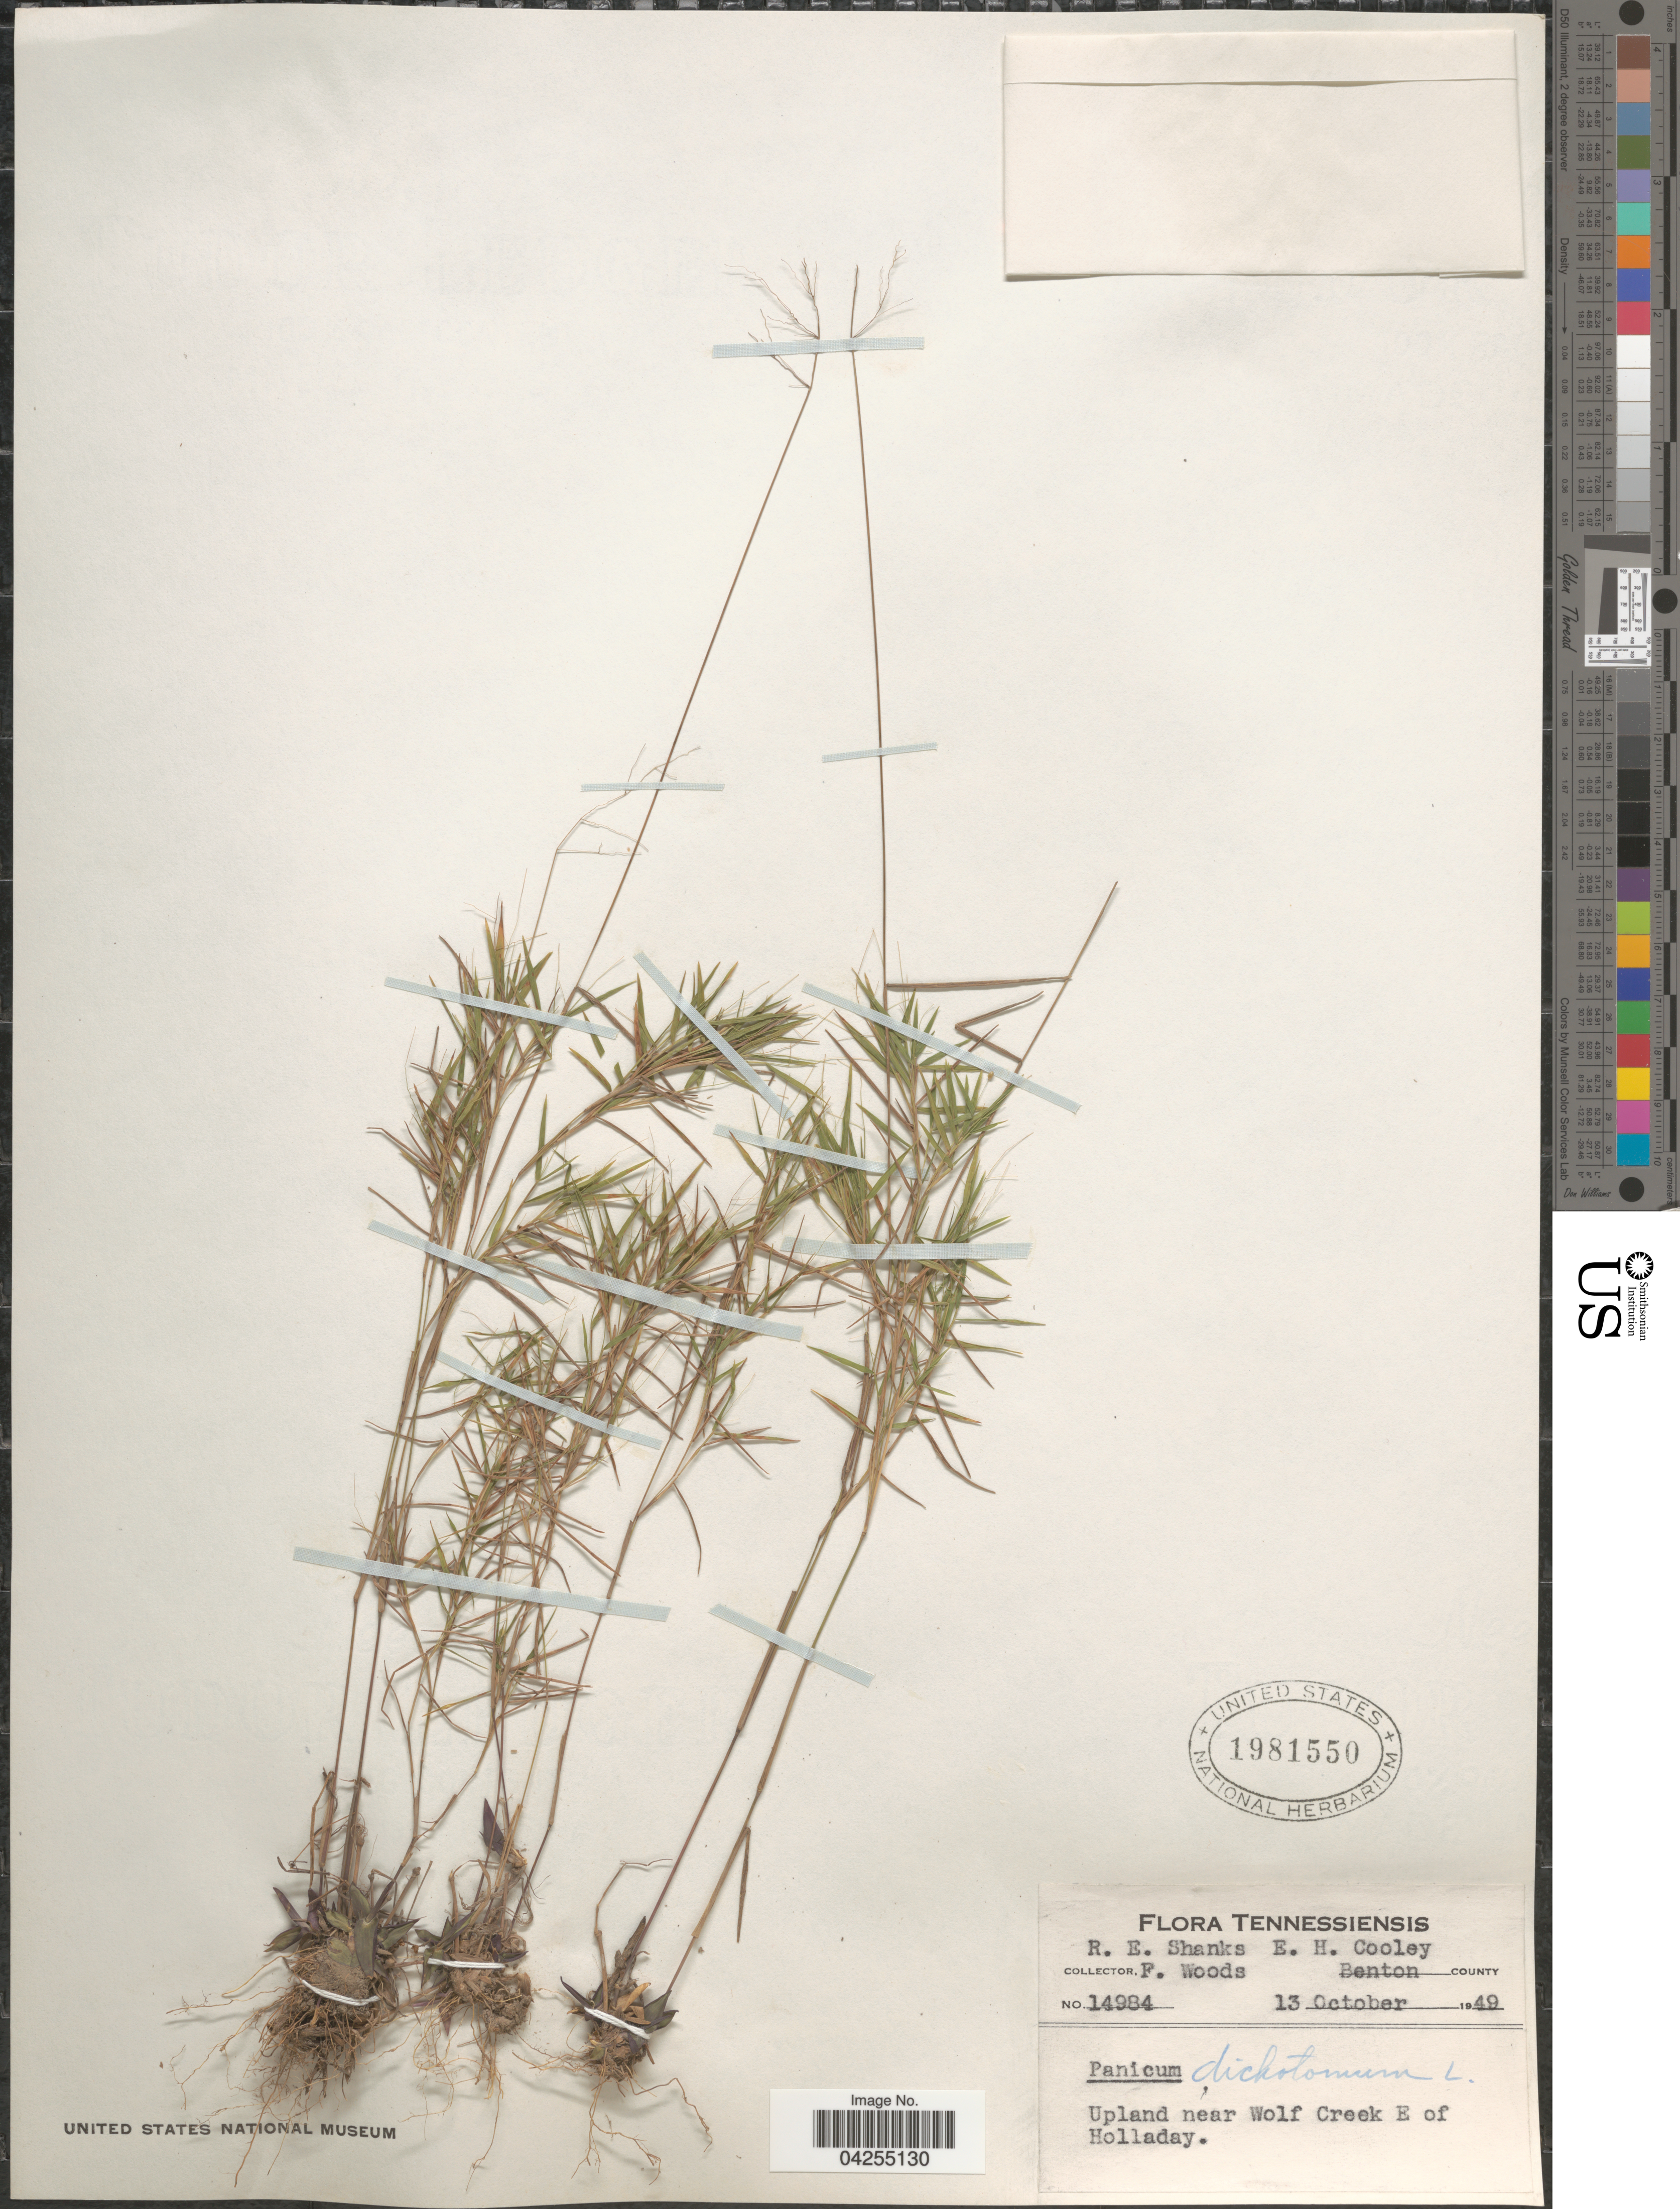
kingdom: Plantae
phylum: Tracheophyta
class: Liliopsida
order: Poales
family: Poaceae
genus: Dichanthelium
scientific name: Dichanthelium dichotomum var. dichotomum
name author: (L.) Gould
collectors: R. Shanks, E. H. Cooley & F. Woods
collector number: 14984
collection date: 1949-10-13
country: United States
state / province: Tennessee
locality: Benton County. Upland near Wolf Creek E of Holladay.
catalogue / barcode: US 1981550